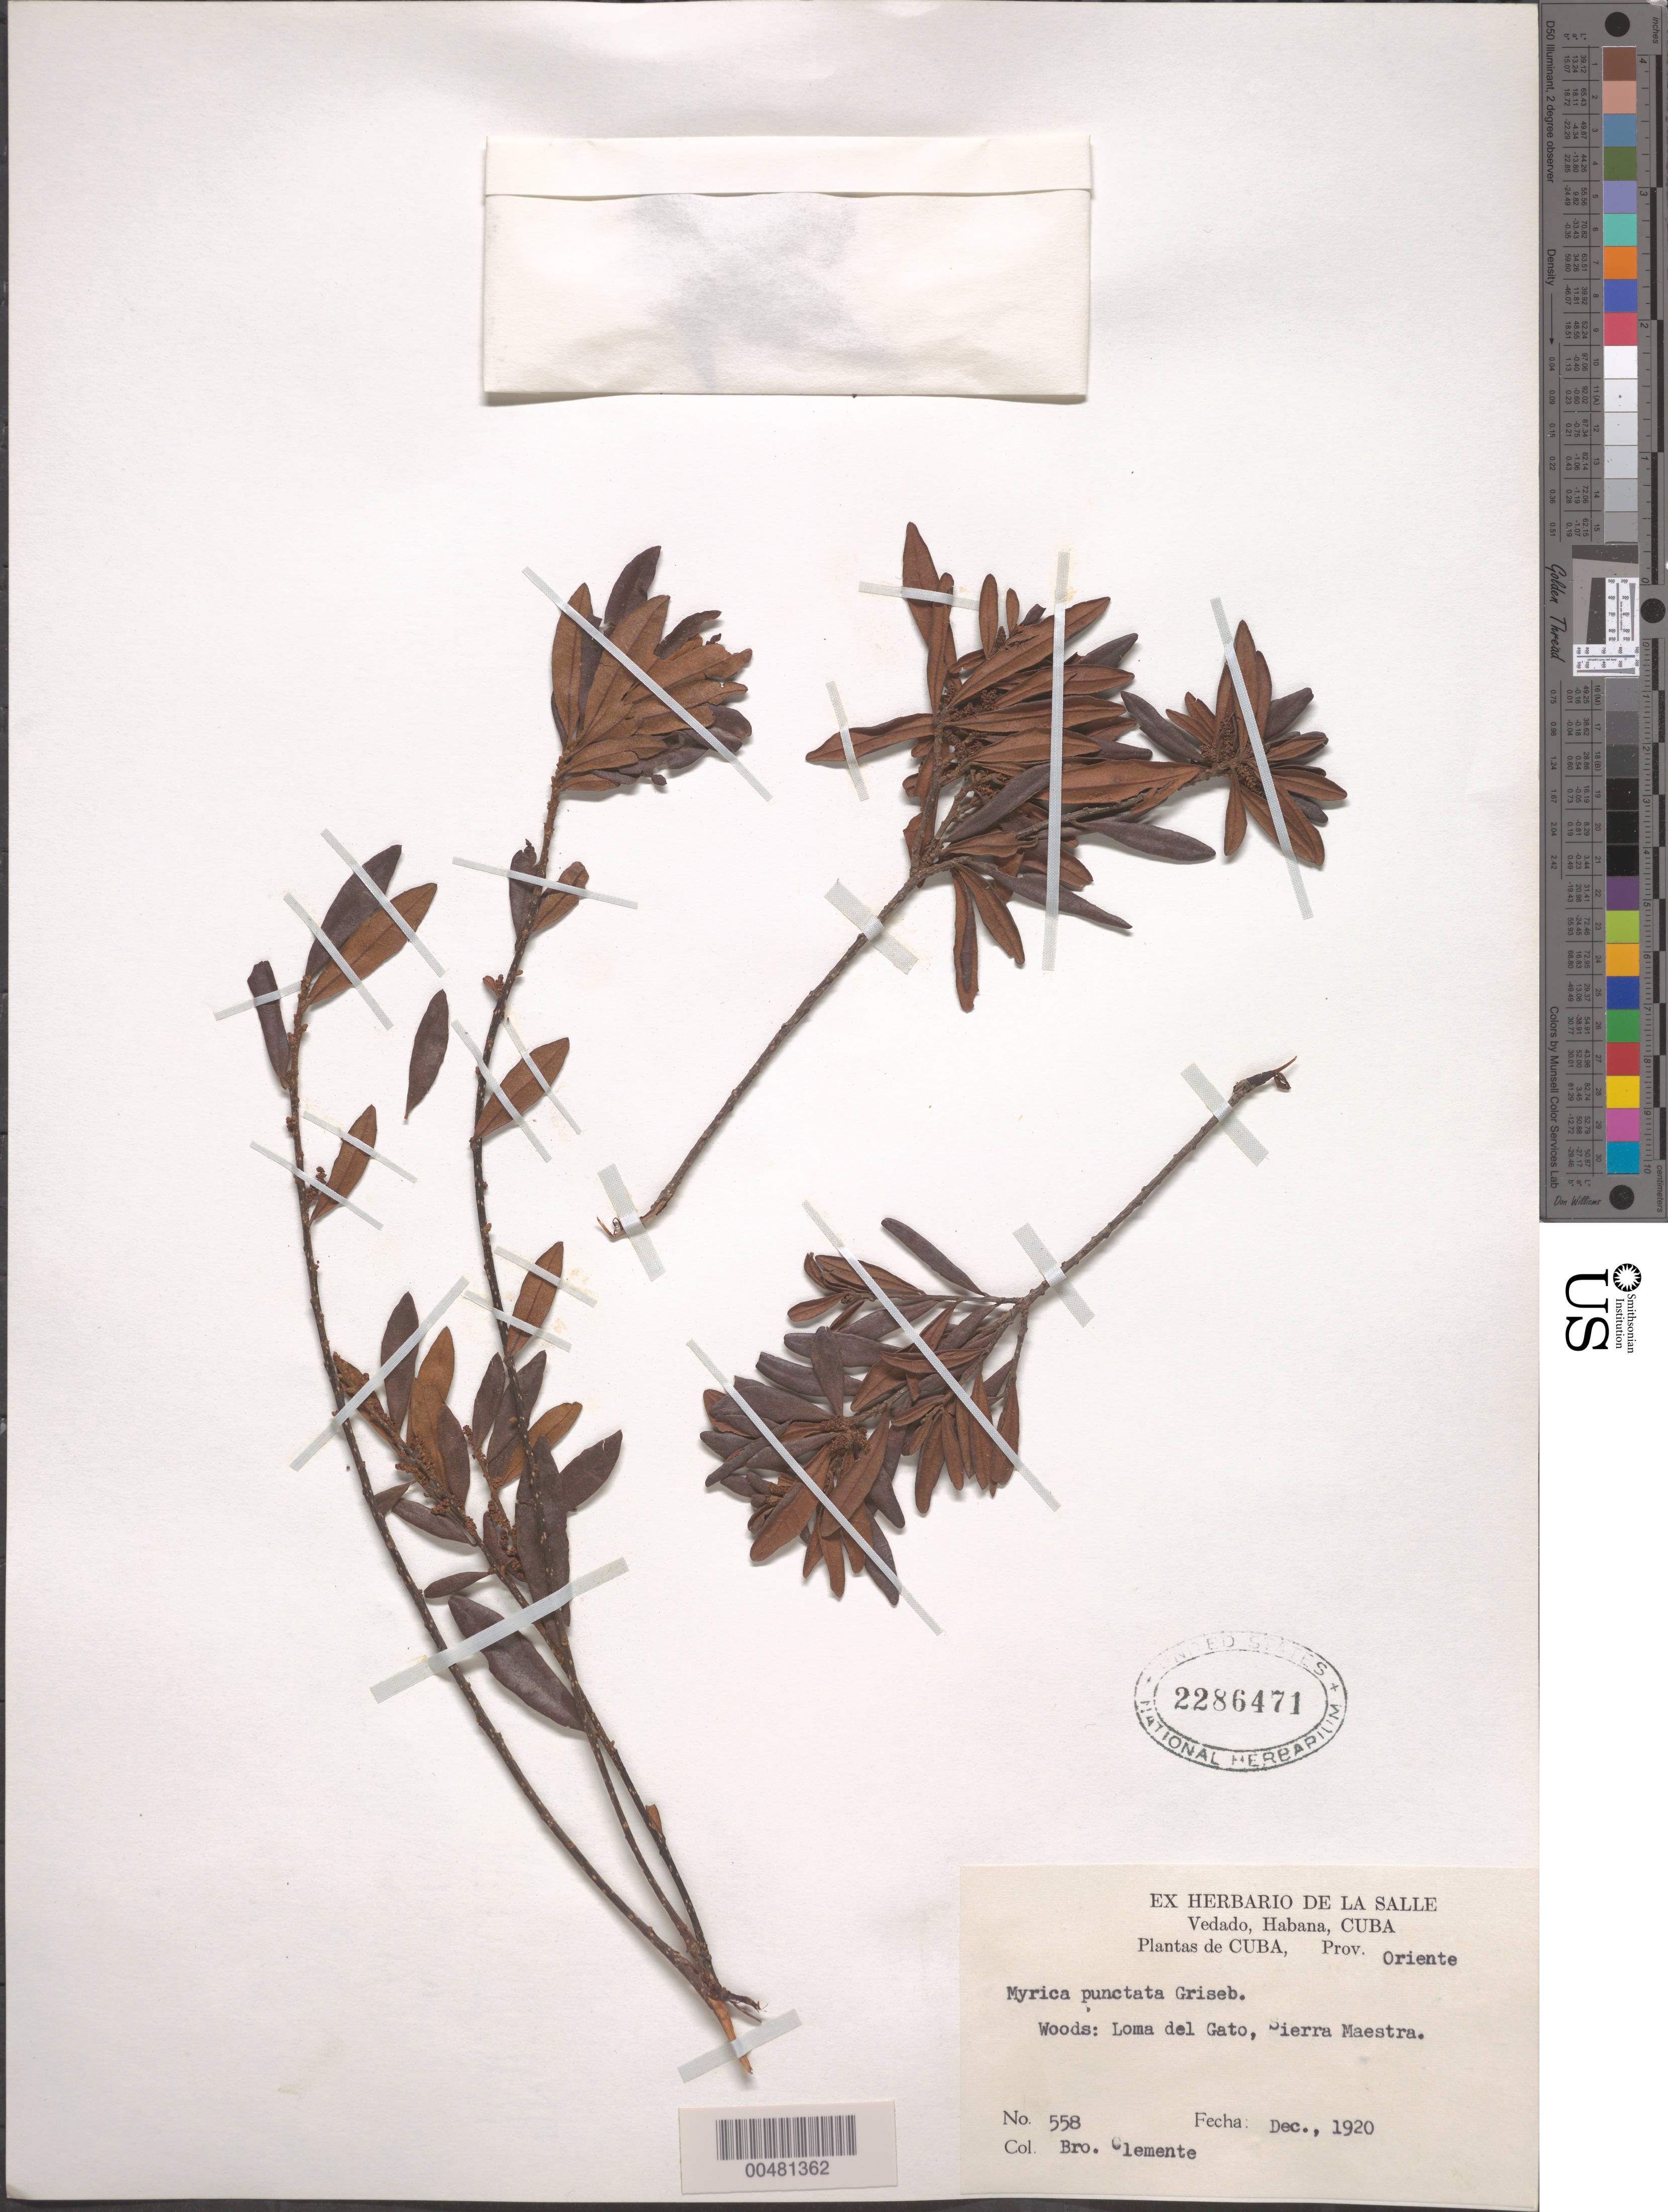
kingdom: Plantae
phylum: Tracheophyta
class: Magnoliopsida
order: Fagales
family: Myricaceae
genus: Morella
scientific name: Morella punctata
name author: (Griseb.) J. Herb.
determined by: Strong, Mark T., (BOT), Smithsonian Institution - National Museum of Natural History (UNITED STATES)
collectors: Bro. Clemente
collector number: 558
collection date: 1920-12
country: Cuba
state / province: Santiago de Cuba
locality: Prov. Oriente [Santiago de Cuba], Loma del Gato, Sierra Maestra.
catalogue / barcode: US 2286471